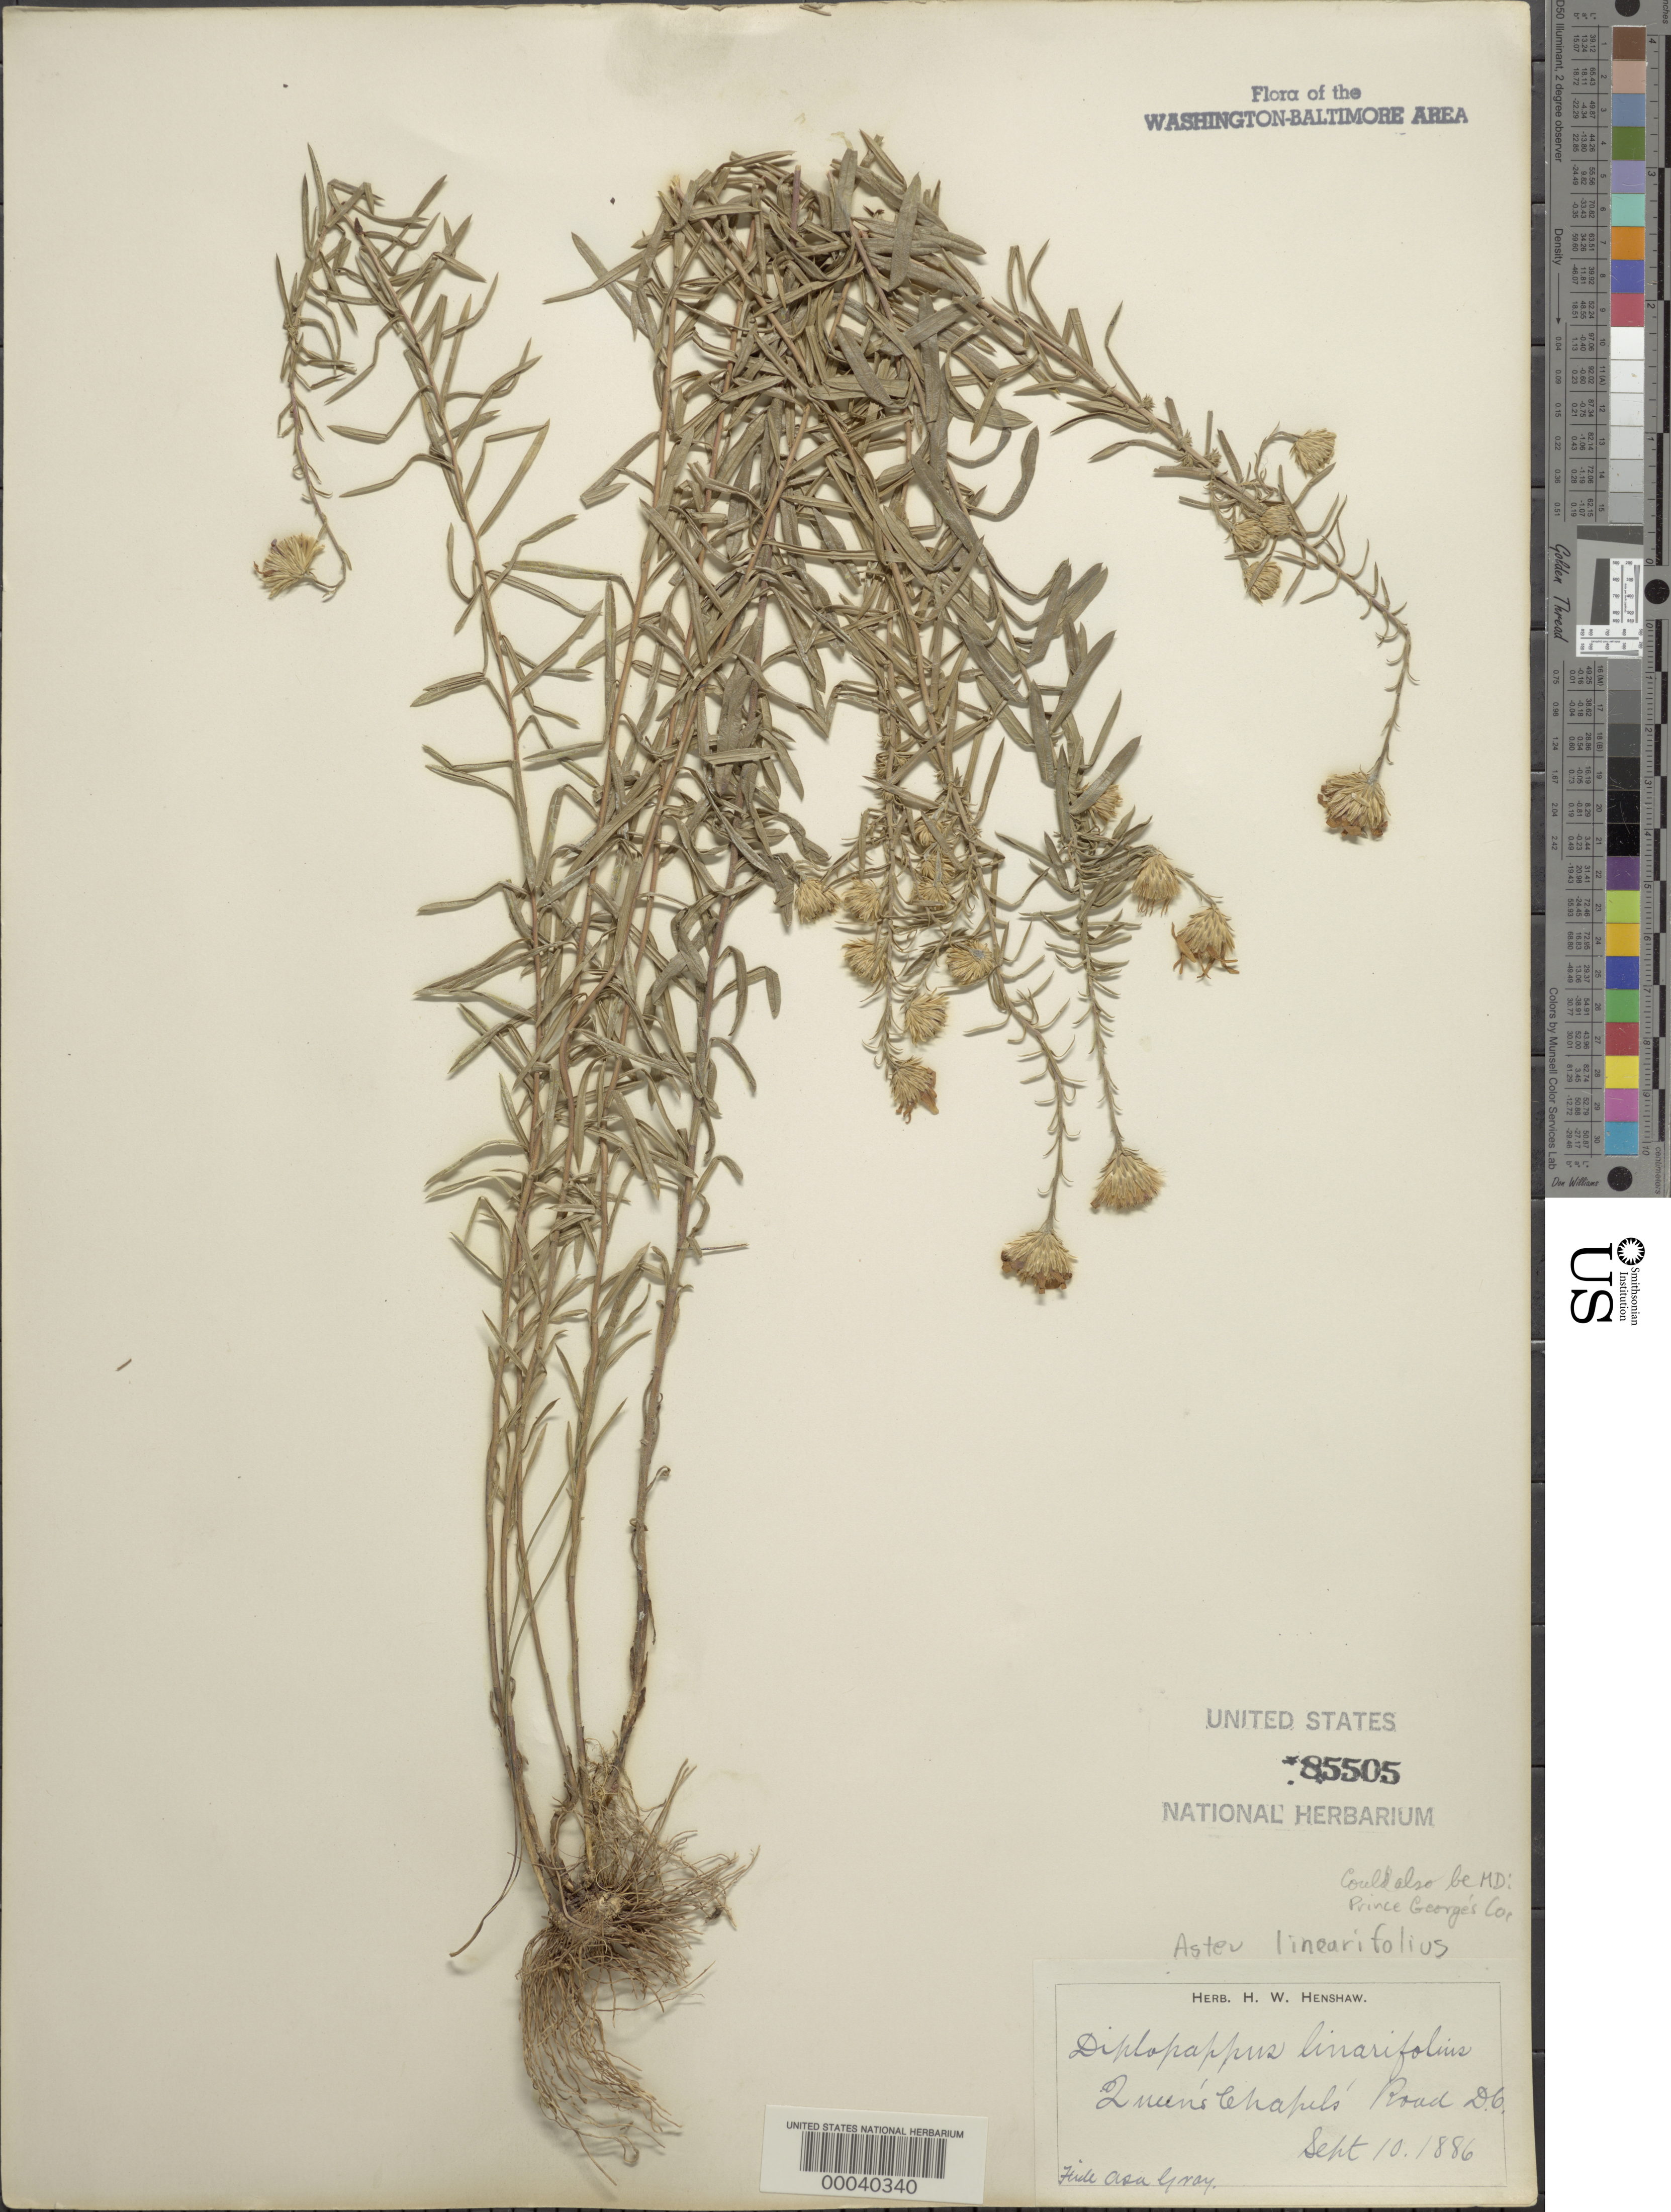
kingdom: Plantae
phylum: Tracheophyta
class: Magnoliopsida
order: Asterales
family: Asteraceae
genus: Ionactis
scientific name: Ionactis linariifolia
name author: (L.) Greene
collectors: H. Henshaw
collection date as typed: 10 Sep 1886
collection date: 1886-09-10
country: United States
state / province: District of Columbia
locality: Queens Chapel Road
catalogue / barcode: US 85505